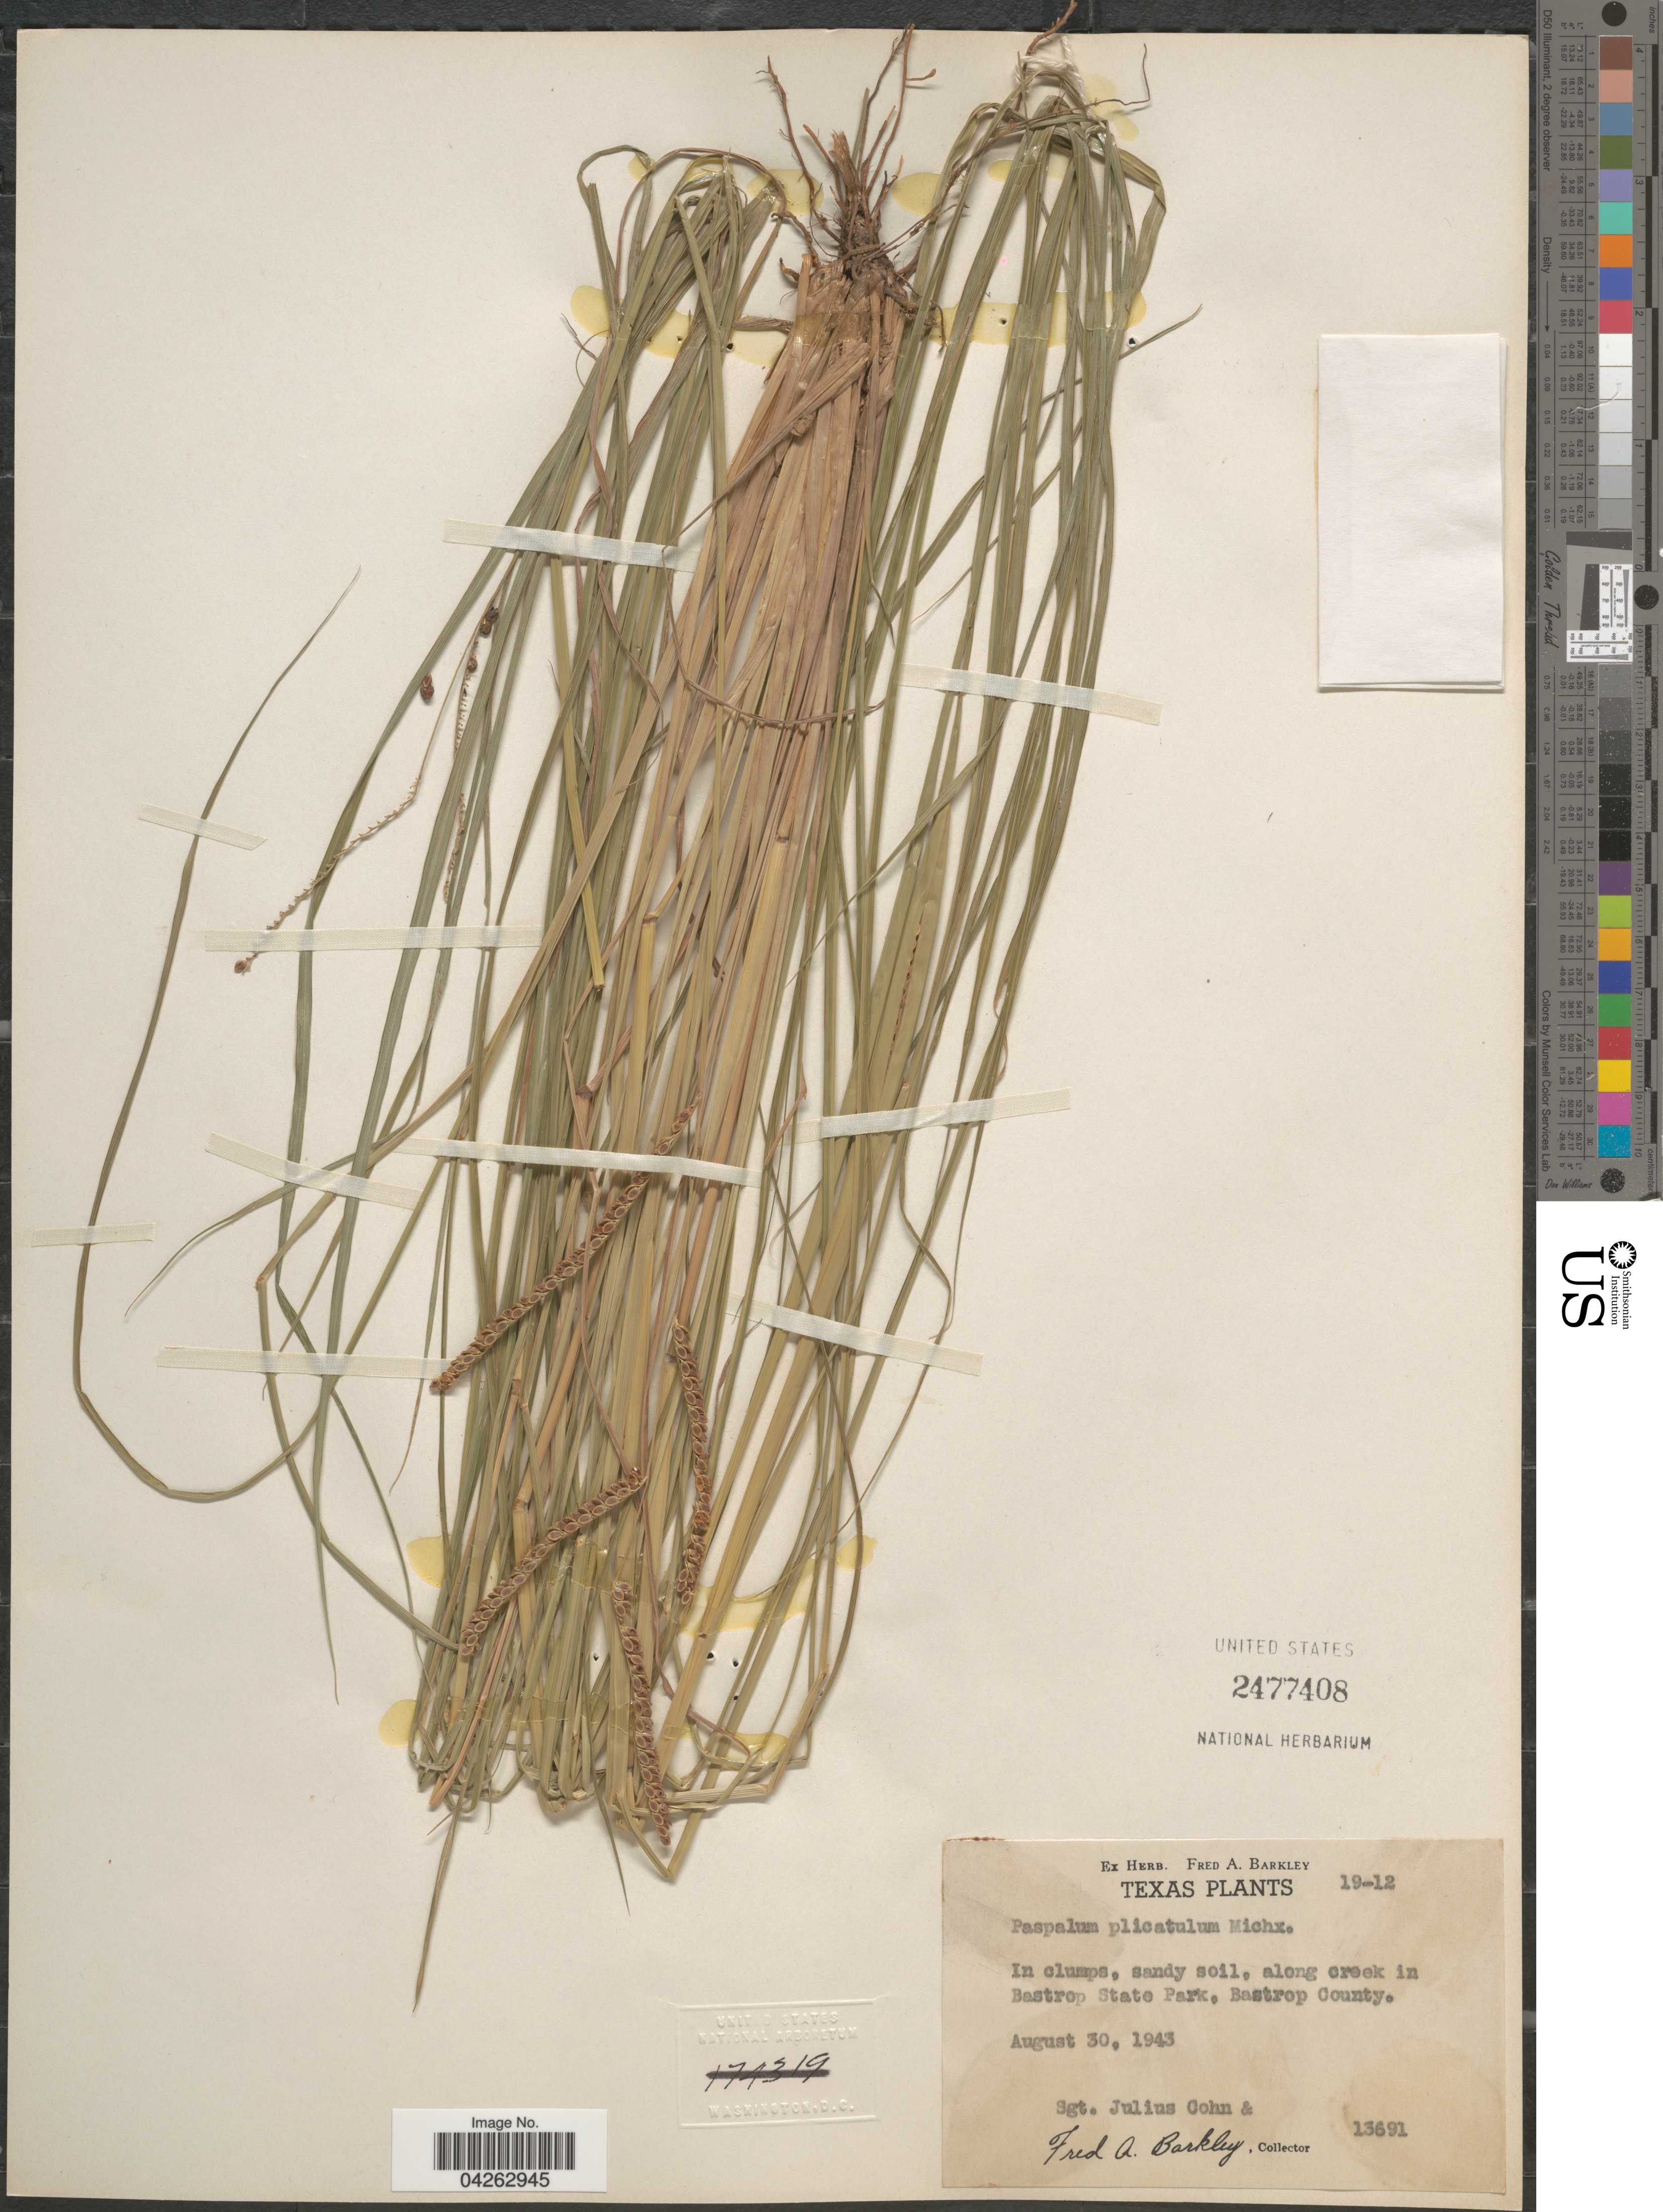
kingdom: Plantae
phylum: Tracheophyta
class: Liliopsida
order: Poales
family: Poaceae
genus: Paspalum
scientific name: Paspalum plicatulum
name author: Michx.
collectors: J. Cohn & F. A. Barkley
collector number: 19-12/13691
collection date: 1943-08-30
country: United States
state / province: Texas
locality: Along creek in Bastrop State Park, Bastrop County.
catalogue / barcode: US 2477408